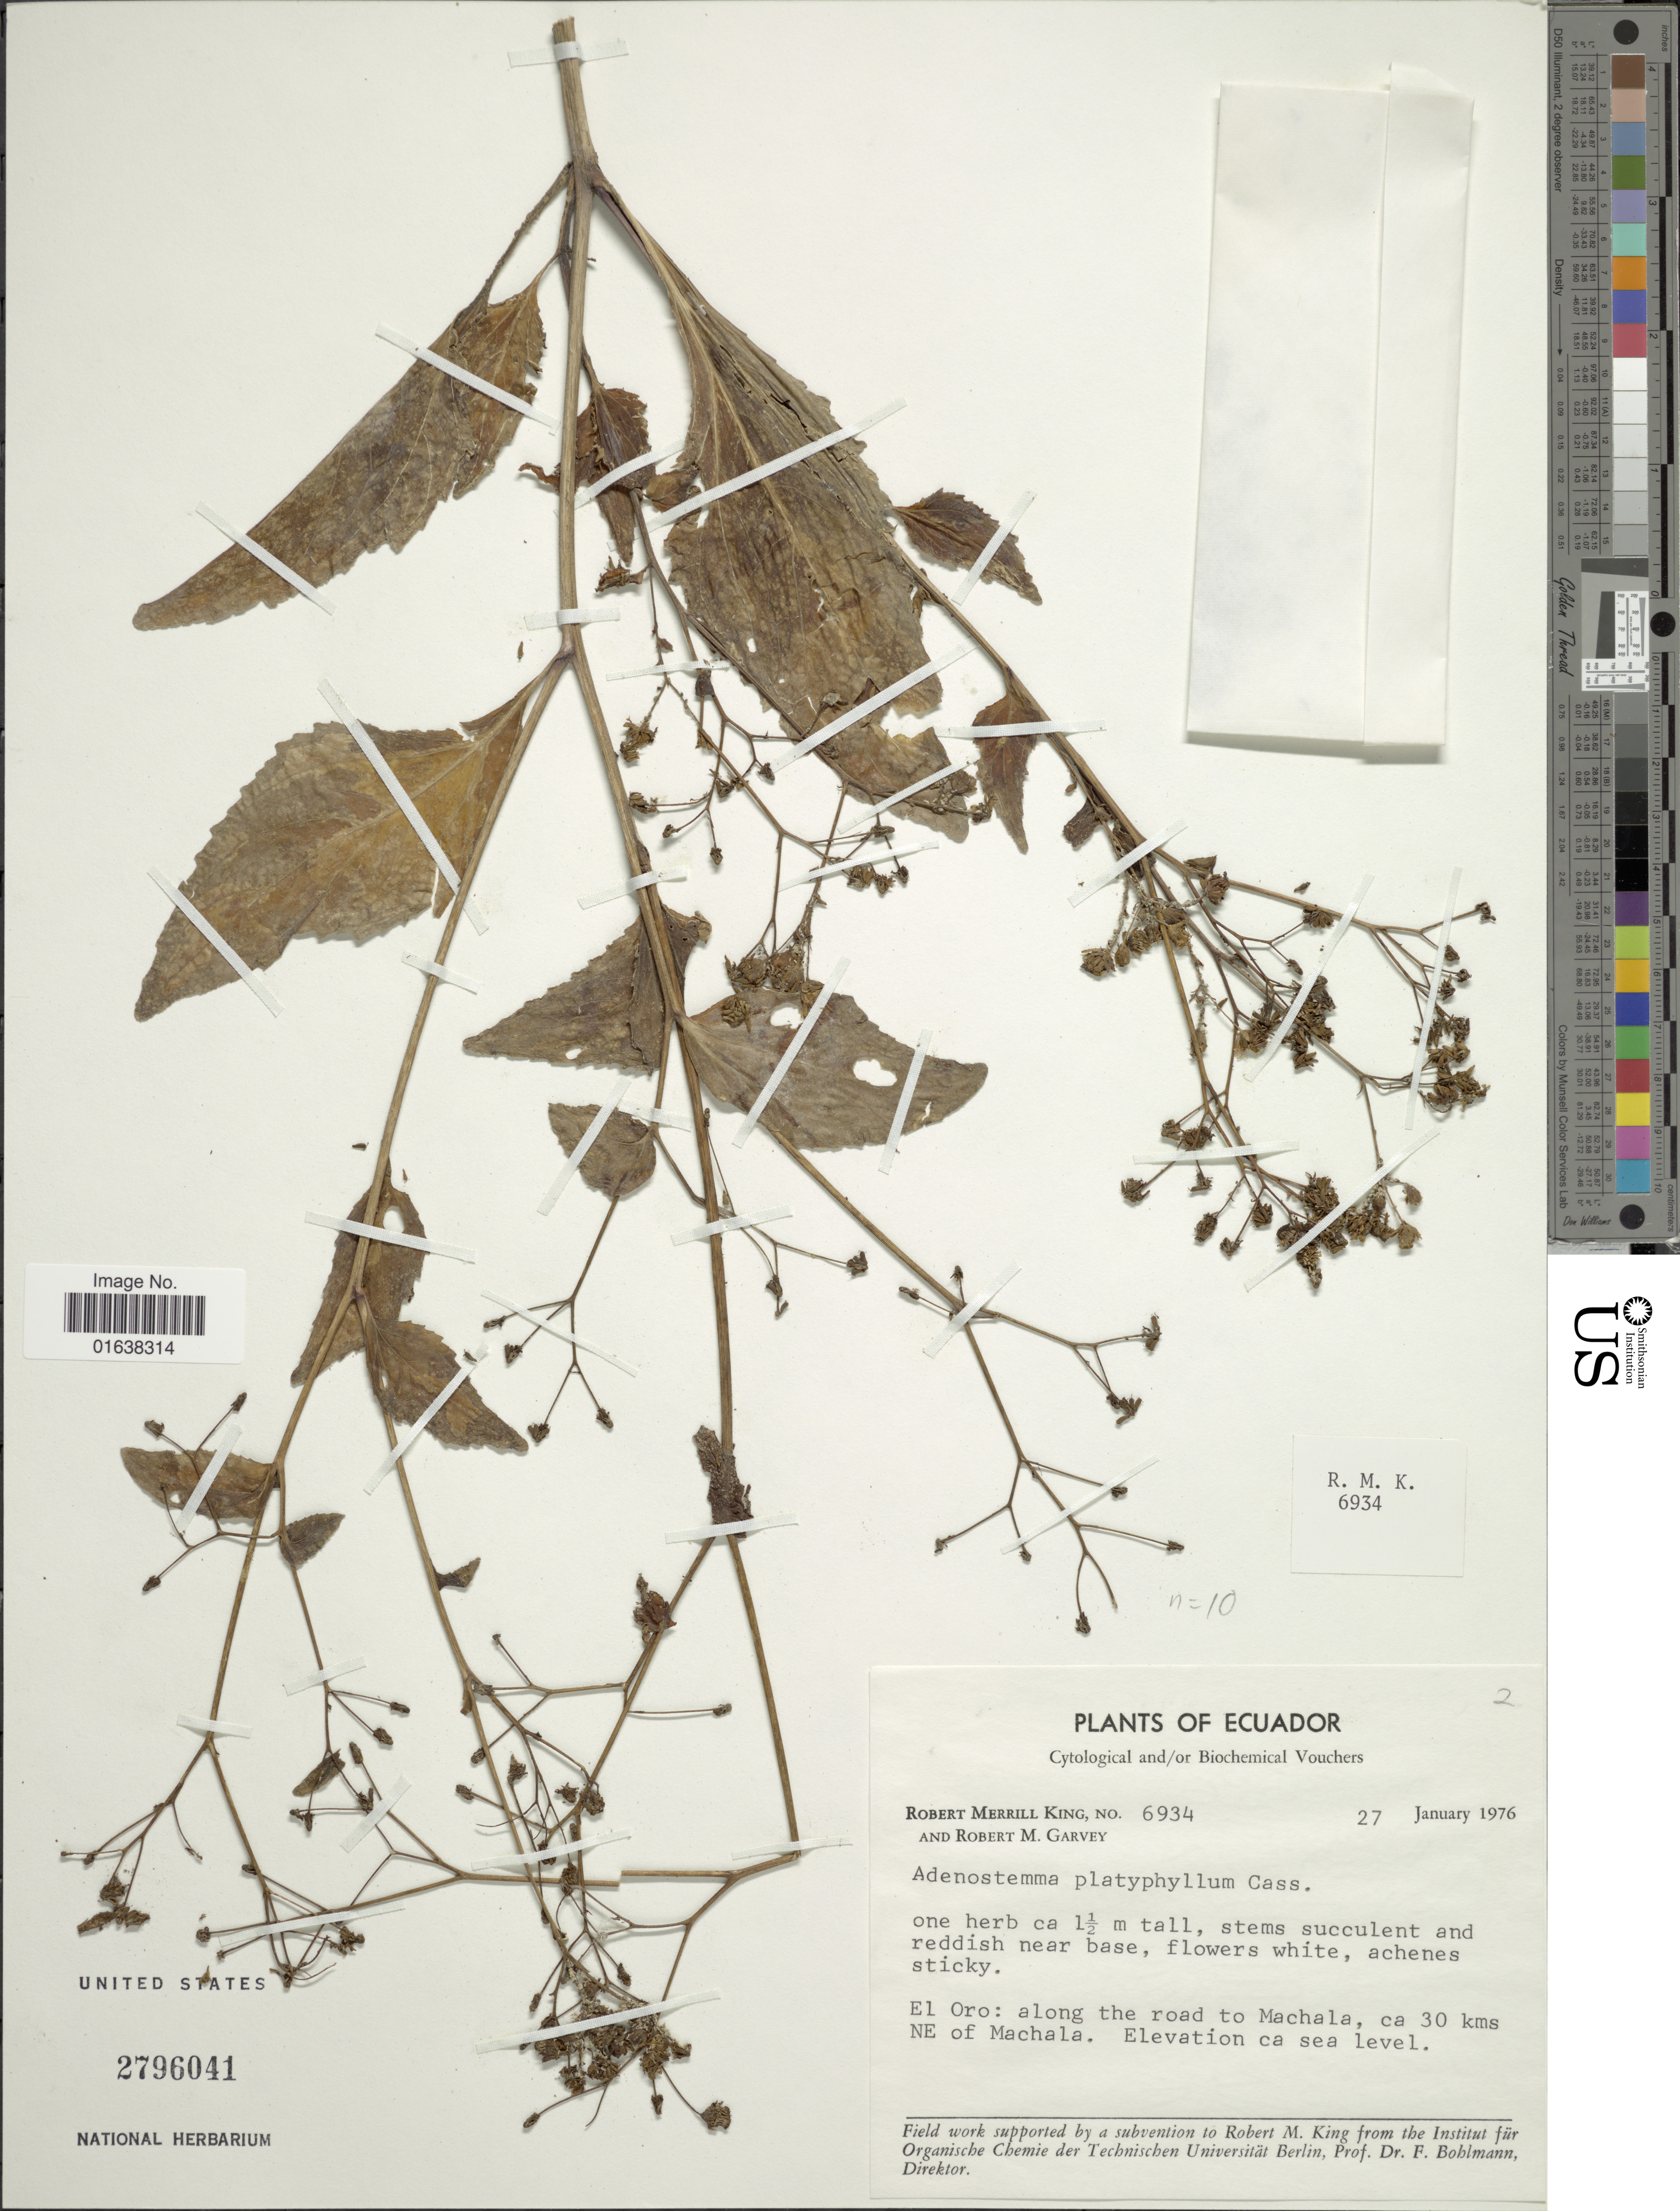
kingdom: Plantae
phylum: Tracheophyta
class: Magnoliopsida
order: Asterales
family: Asteraceae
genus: Adenostemma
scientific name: Adenostemma platyphyllum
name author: Cass.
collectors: R. M. King & R. Garvey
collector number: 6934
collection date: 1976-01-27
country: Ecuador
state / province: El Oro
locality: Ecuador. El Oro: along the road to Machala, ca 30 kms NE of Machala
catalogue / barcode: US 2796041